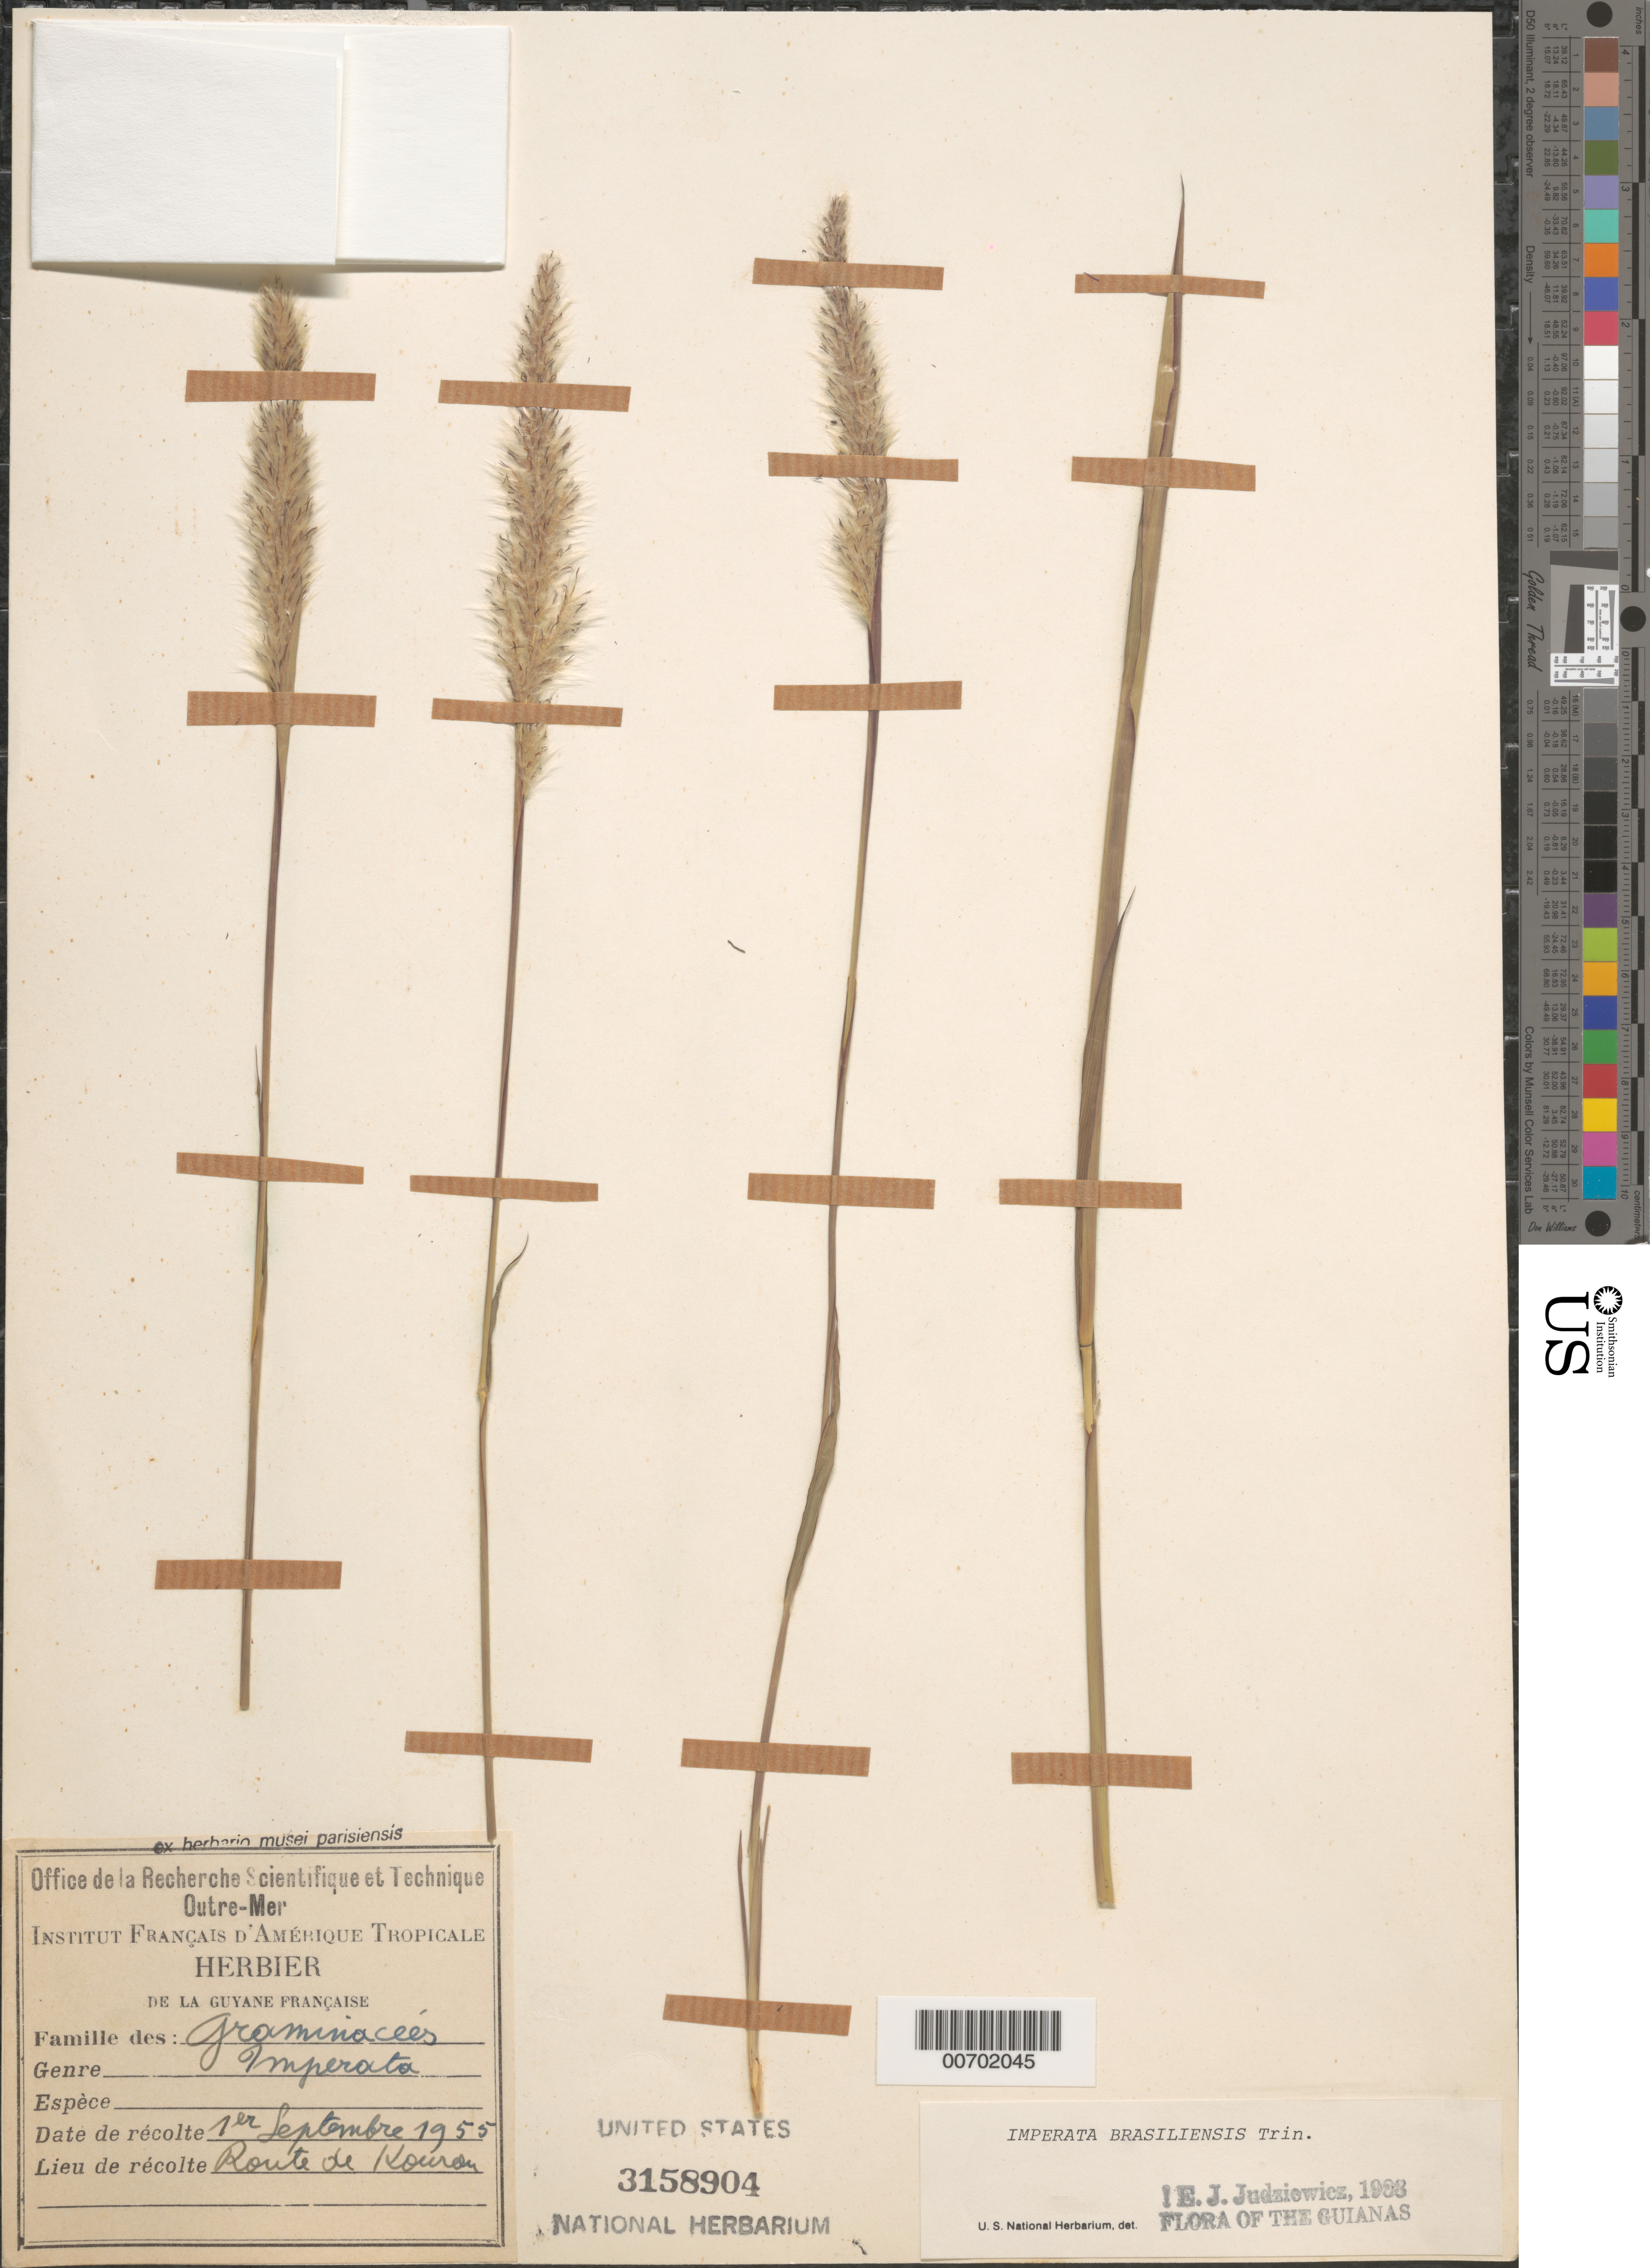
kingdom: Plantae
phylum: Tracheophyta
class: Liliopsida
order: Poales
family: Poaceae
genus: Imperata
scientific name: Imperata brasiliensis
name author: Trin.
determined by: Judziewicz, E. J.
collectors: J. Hoock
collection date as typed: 1-Sep-55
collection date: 1955-09-01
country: French Guiana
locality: Route de Kourou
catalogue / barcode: US 3158904